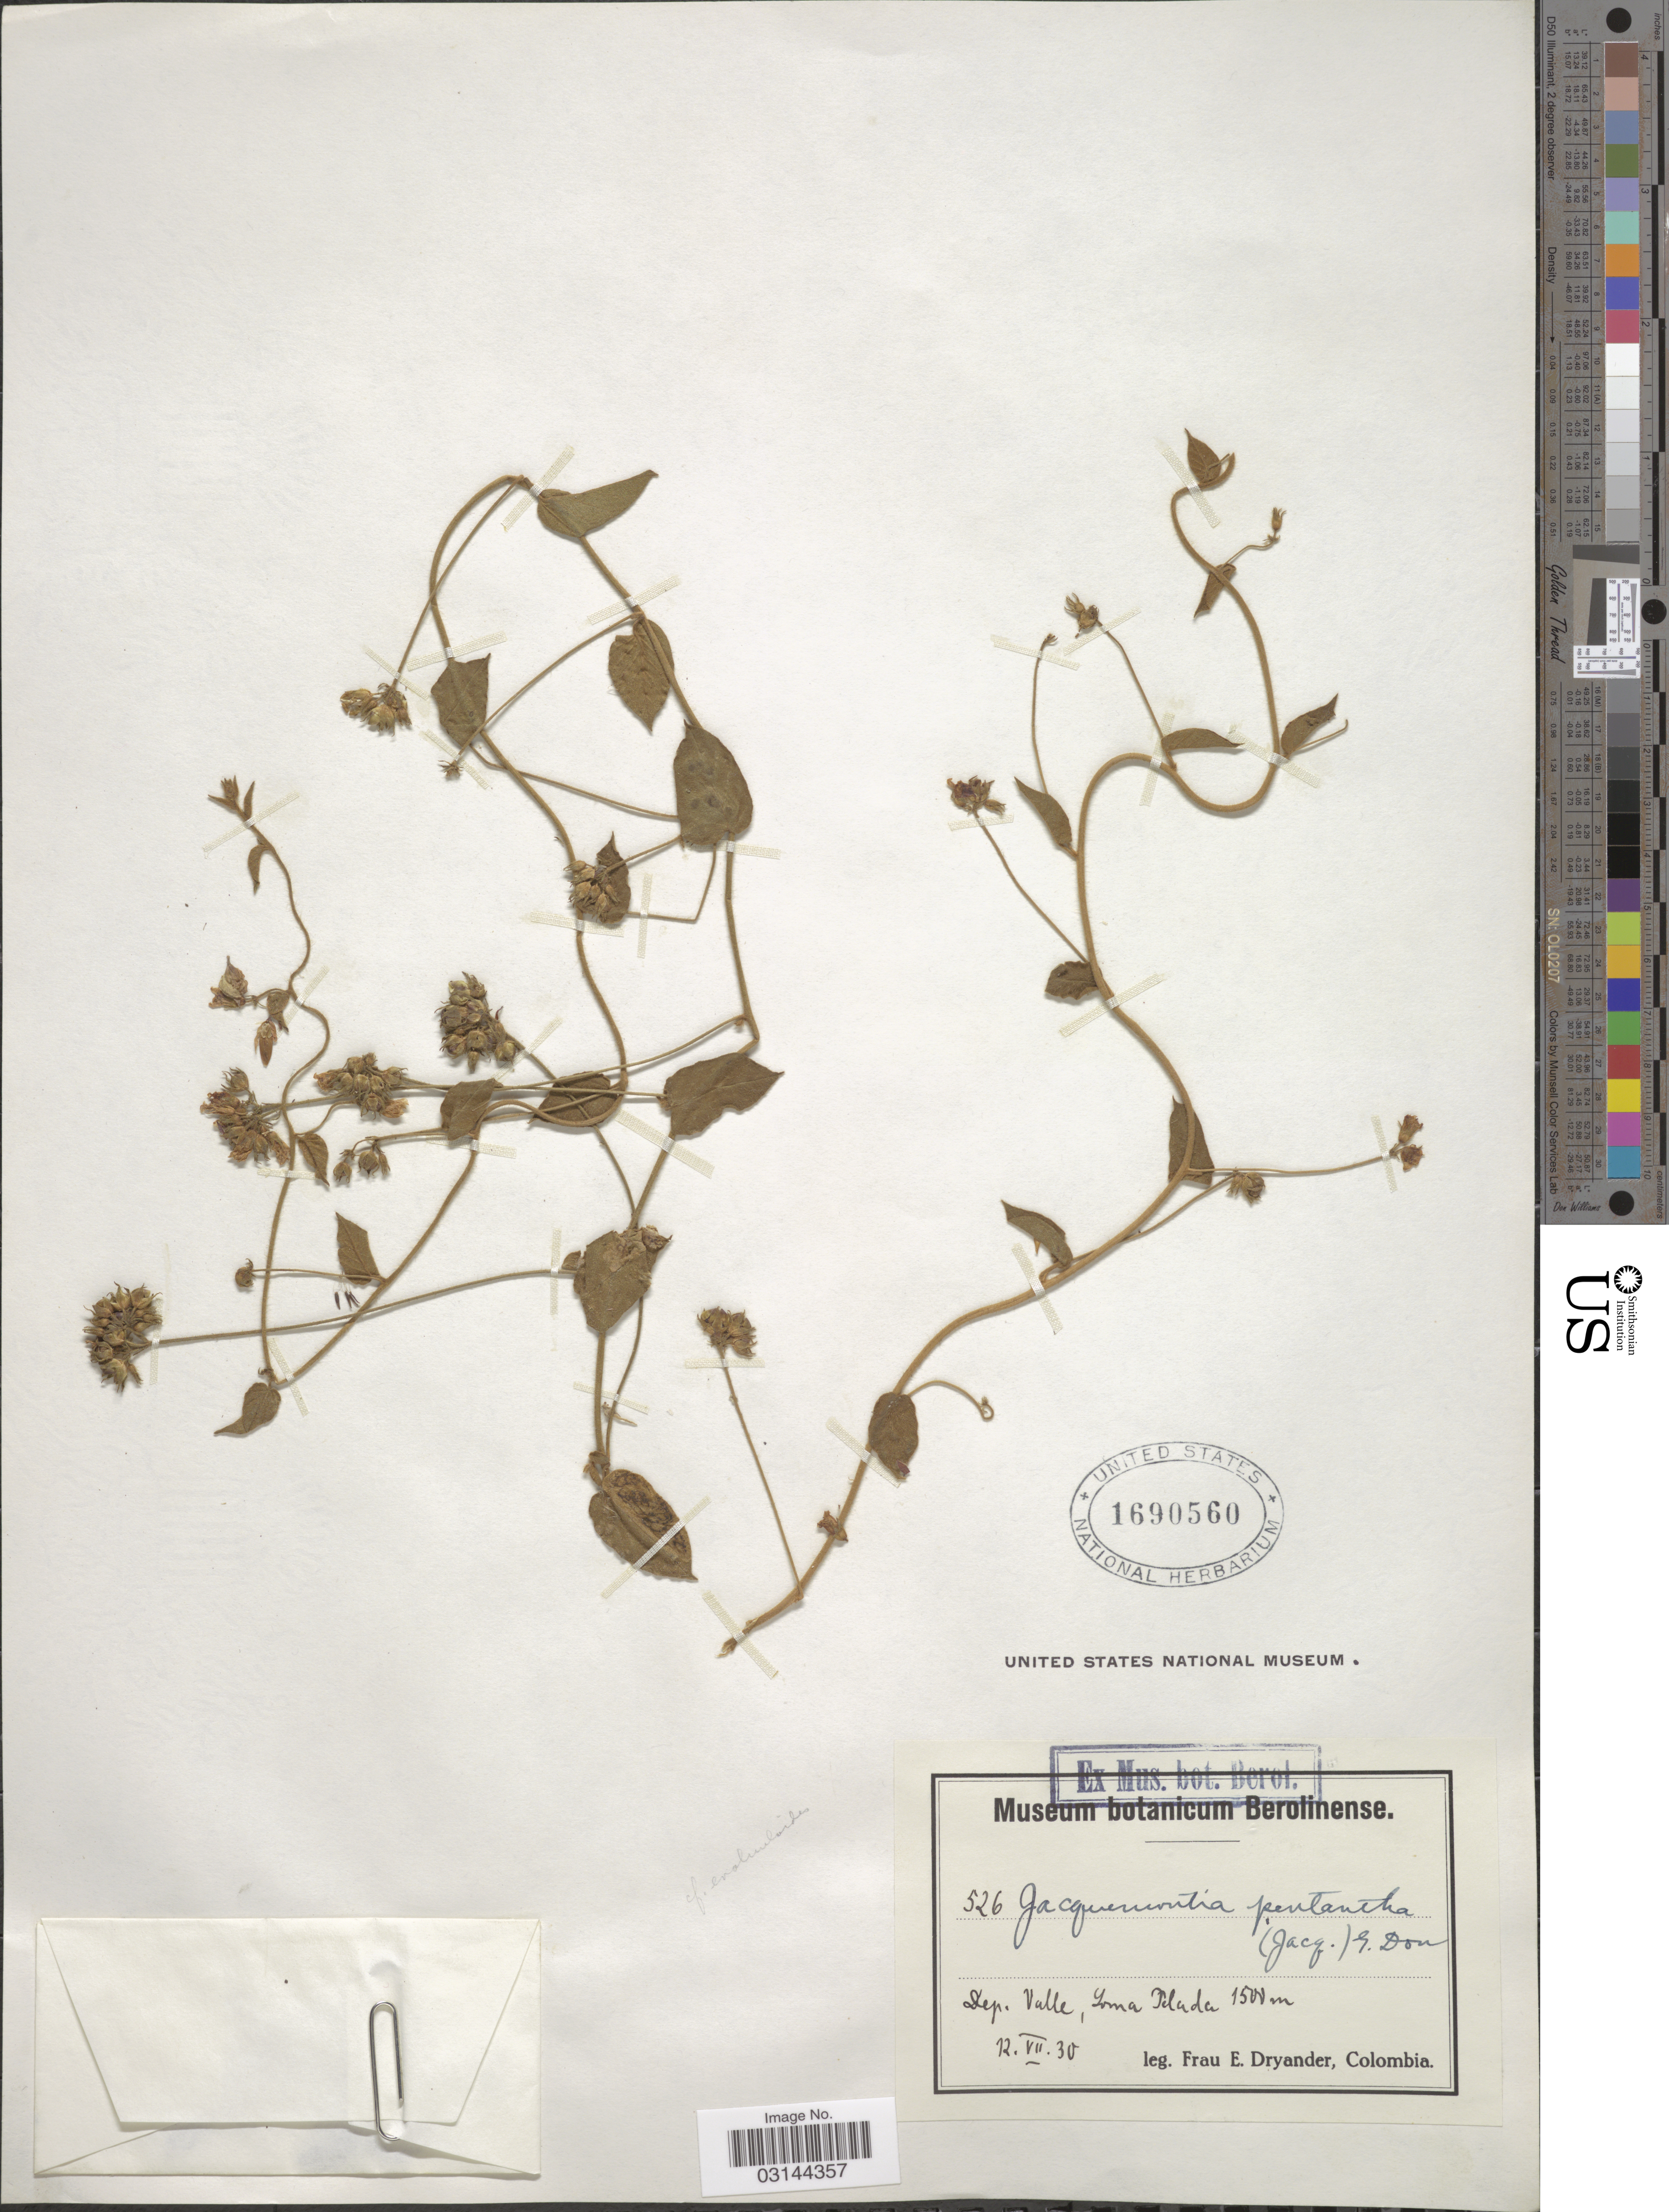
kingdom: Plantae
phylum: Tracheophyta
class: Magnoliopsida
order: Solanales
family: Convolvulaceae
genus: Jacquemontia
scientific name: Jacquemontia pentanthos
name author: (Jacq.) G. Don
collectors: F. Dryander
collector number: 526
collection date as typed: Transcribed d/m/y: 12/7/30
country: Colombia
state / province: Valle del Cauca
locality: Dep. Valle, Loma Piluda.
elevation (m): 1500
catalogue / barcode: US 1690560